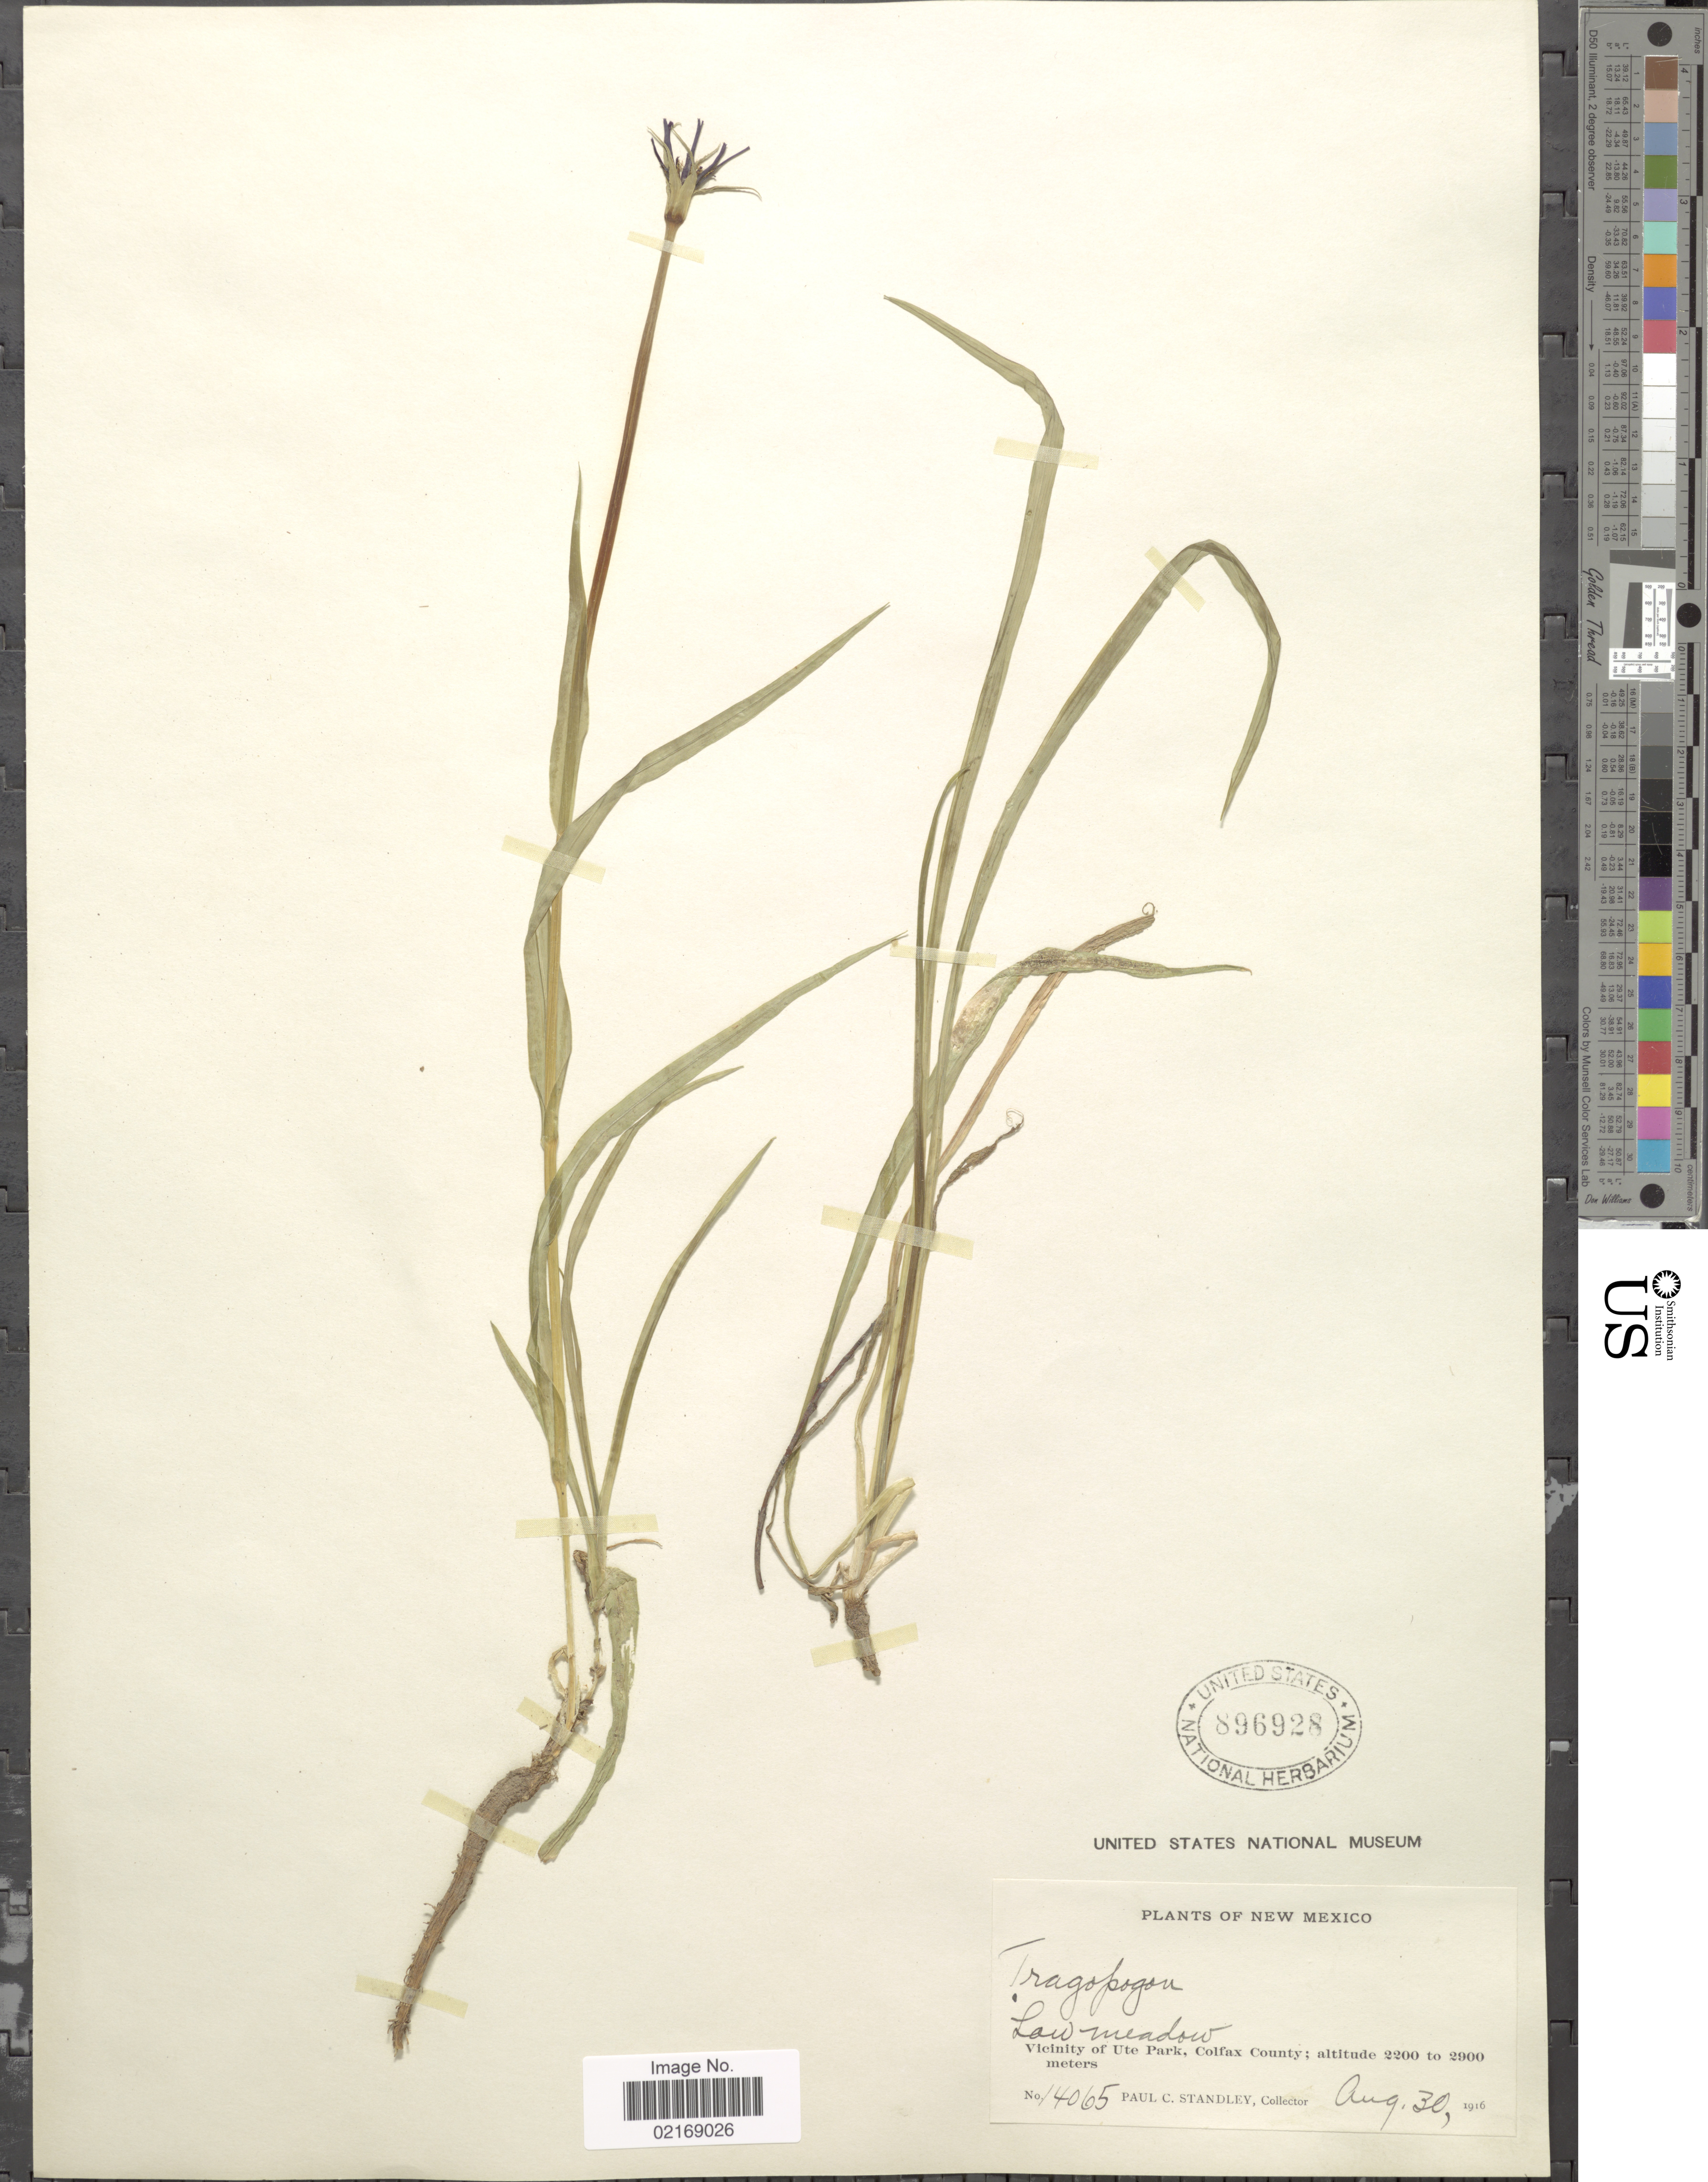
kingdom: Plantae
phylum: Tracheophyta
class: Magnoliopsida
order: Asterales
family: Asteraceae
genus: Tragopogon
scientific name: Tragopogon sp.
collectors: P. C. Standley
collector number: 14065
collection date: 1916-08-30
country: United States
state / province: New Mexico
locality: Vicinity of Ute Park, Colfax County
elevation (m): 2200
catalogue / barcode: US 896928